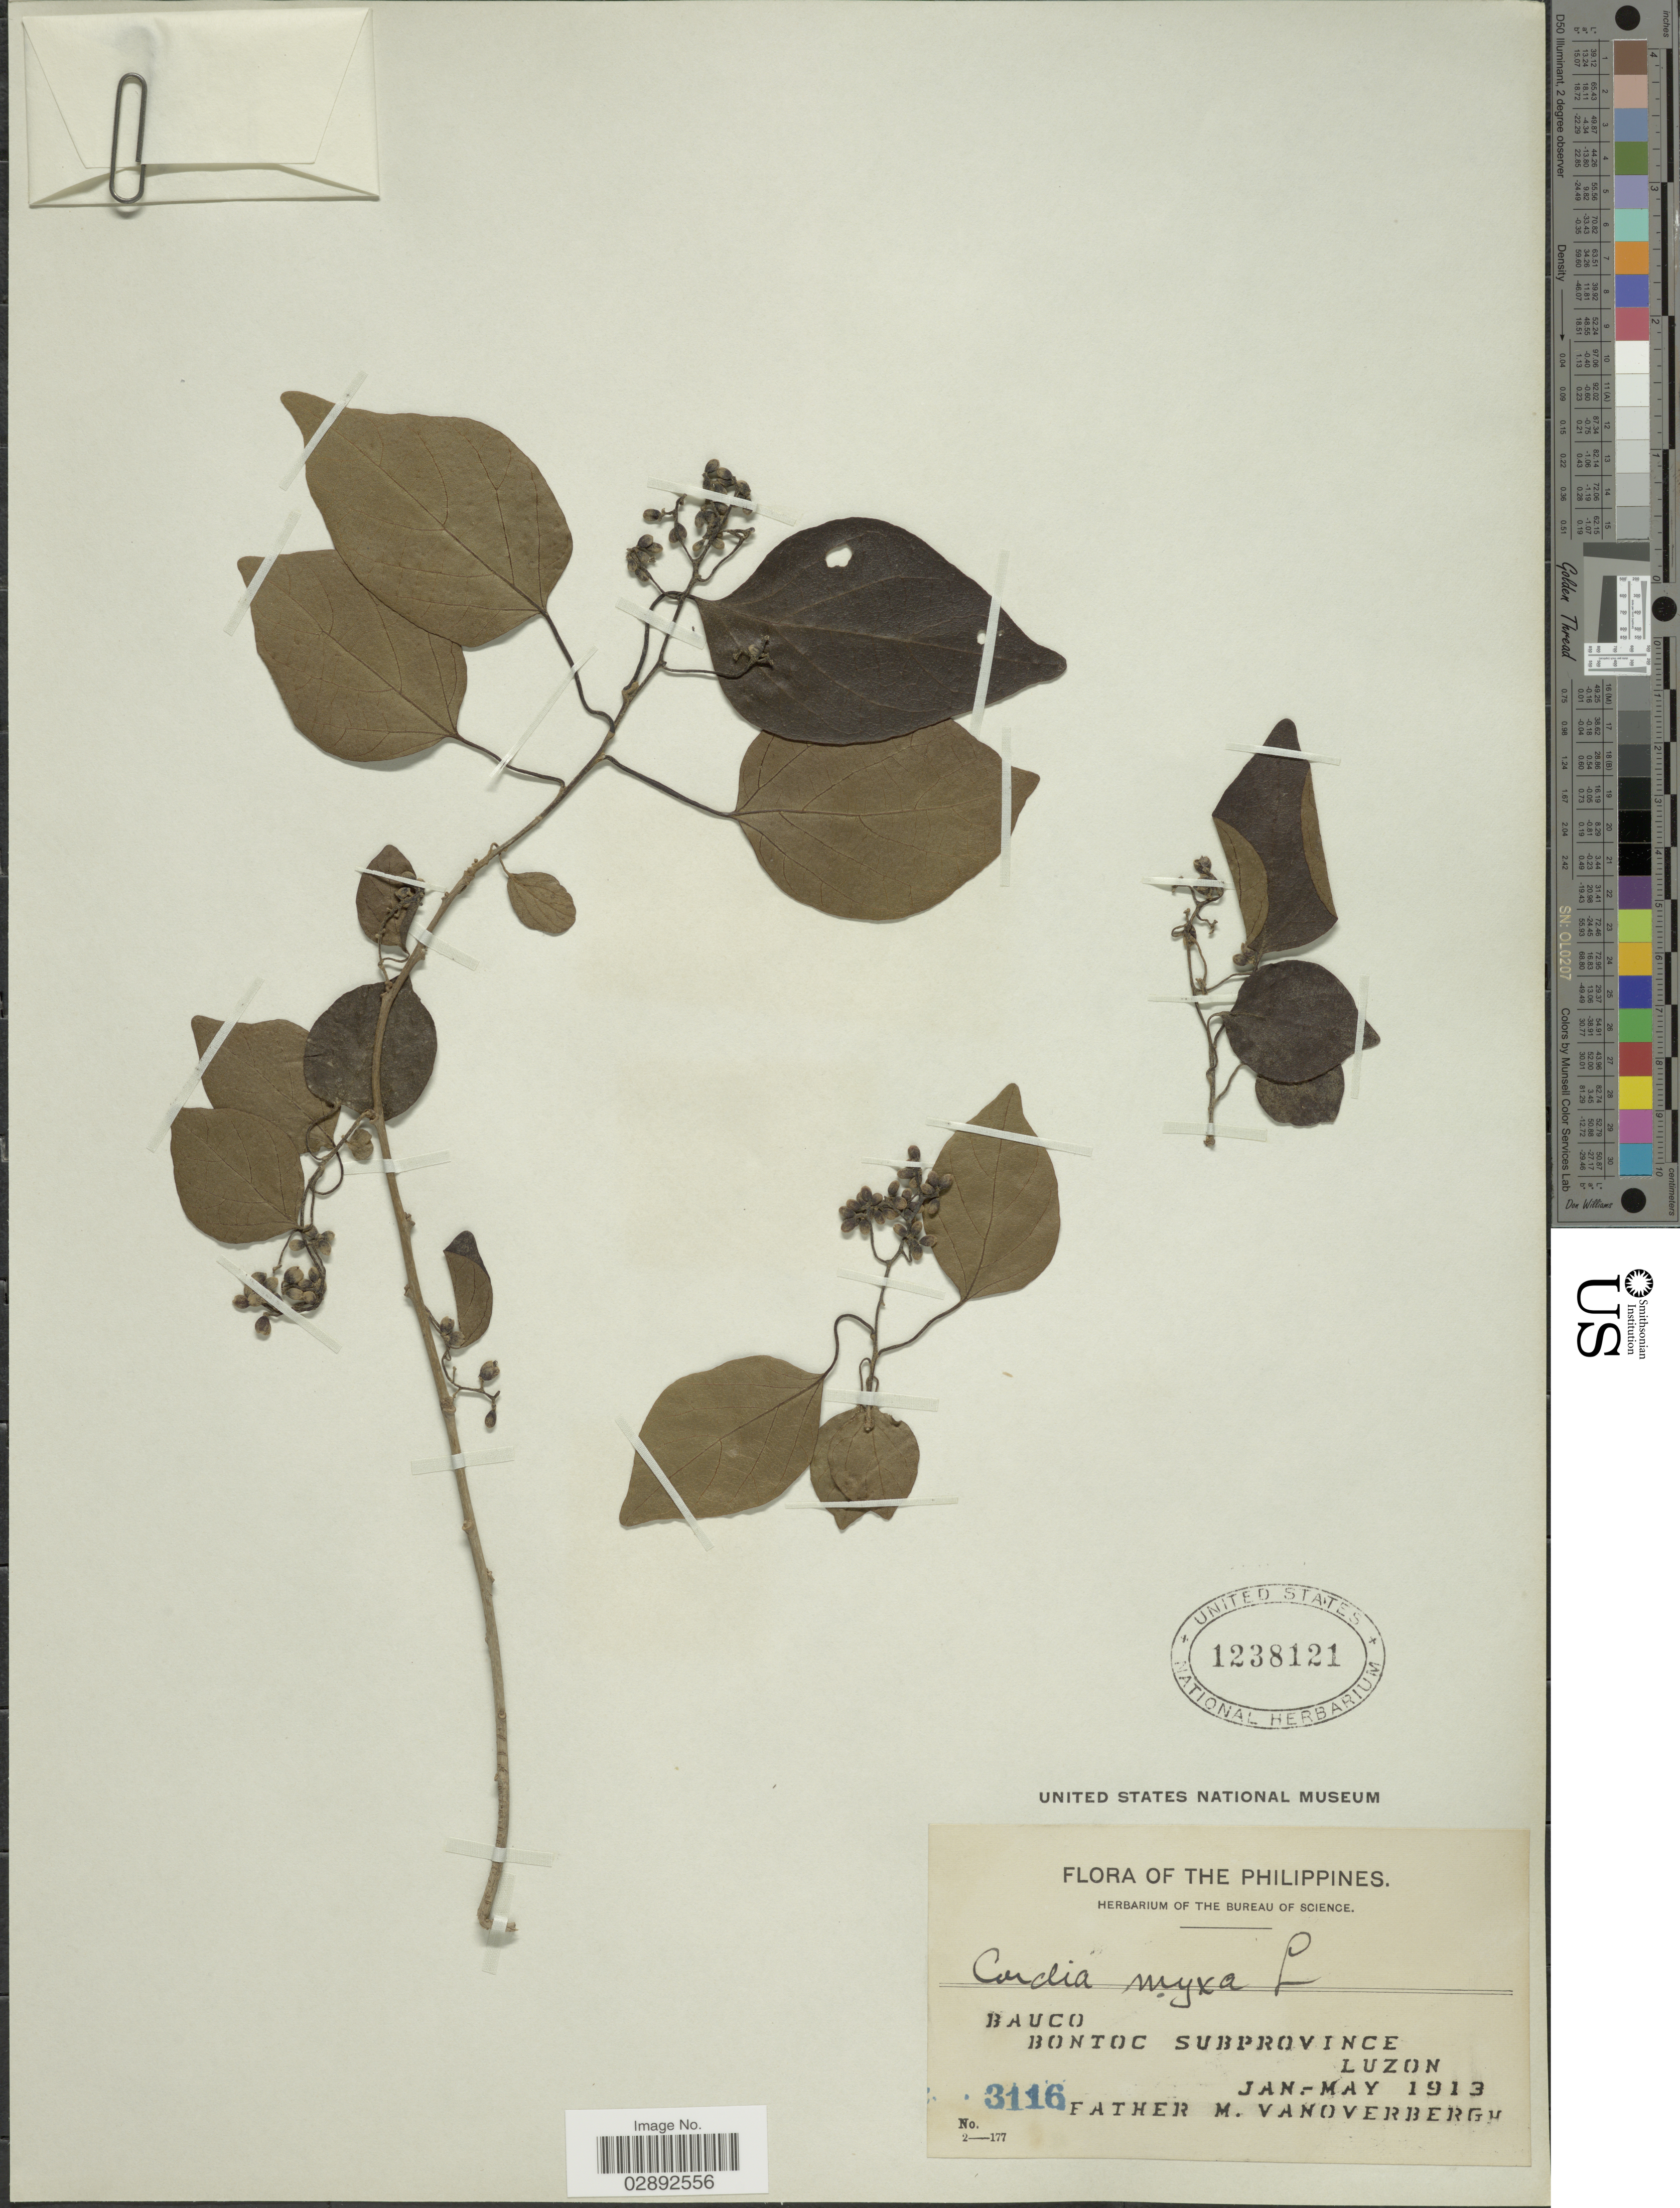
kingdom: Plantae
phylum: Tracheophyta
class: Magnoliopsida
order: Boraginales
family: Cordiaceae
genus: Cordia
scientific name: Cordia dichotoma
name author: G. Forst.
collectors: M. Vanoverbergh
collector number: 3116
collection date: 1913-01/1913-05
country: Philippines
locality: Bauco. Bontoc Subprovince. Luzon.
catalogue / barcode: US 1238121